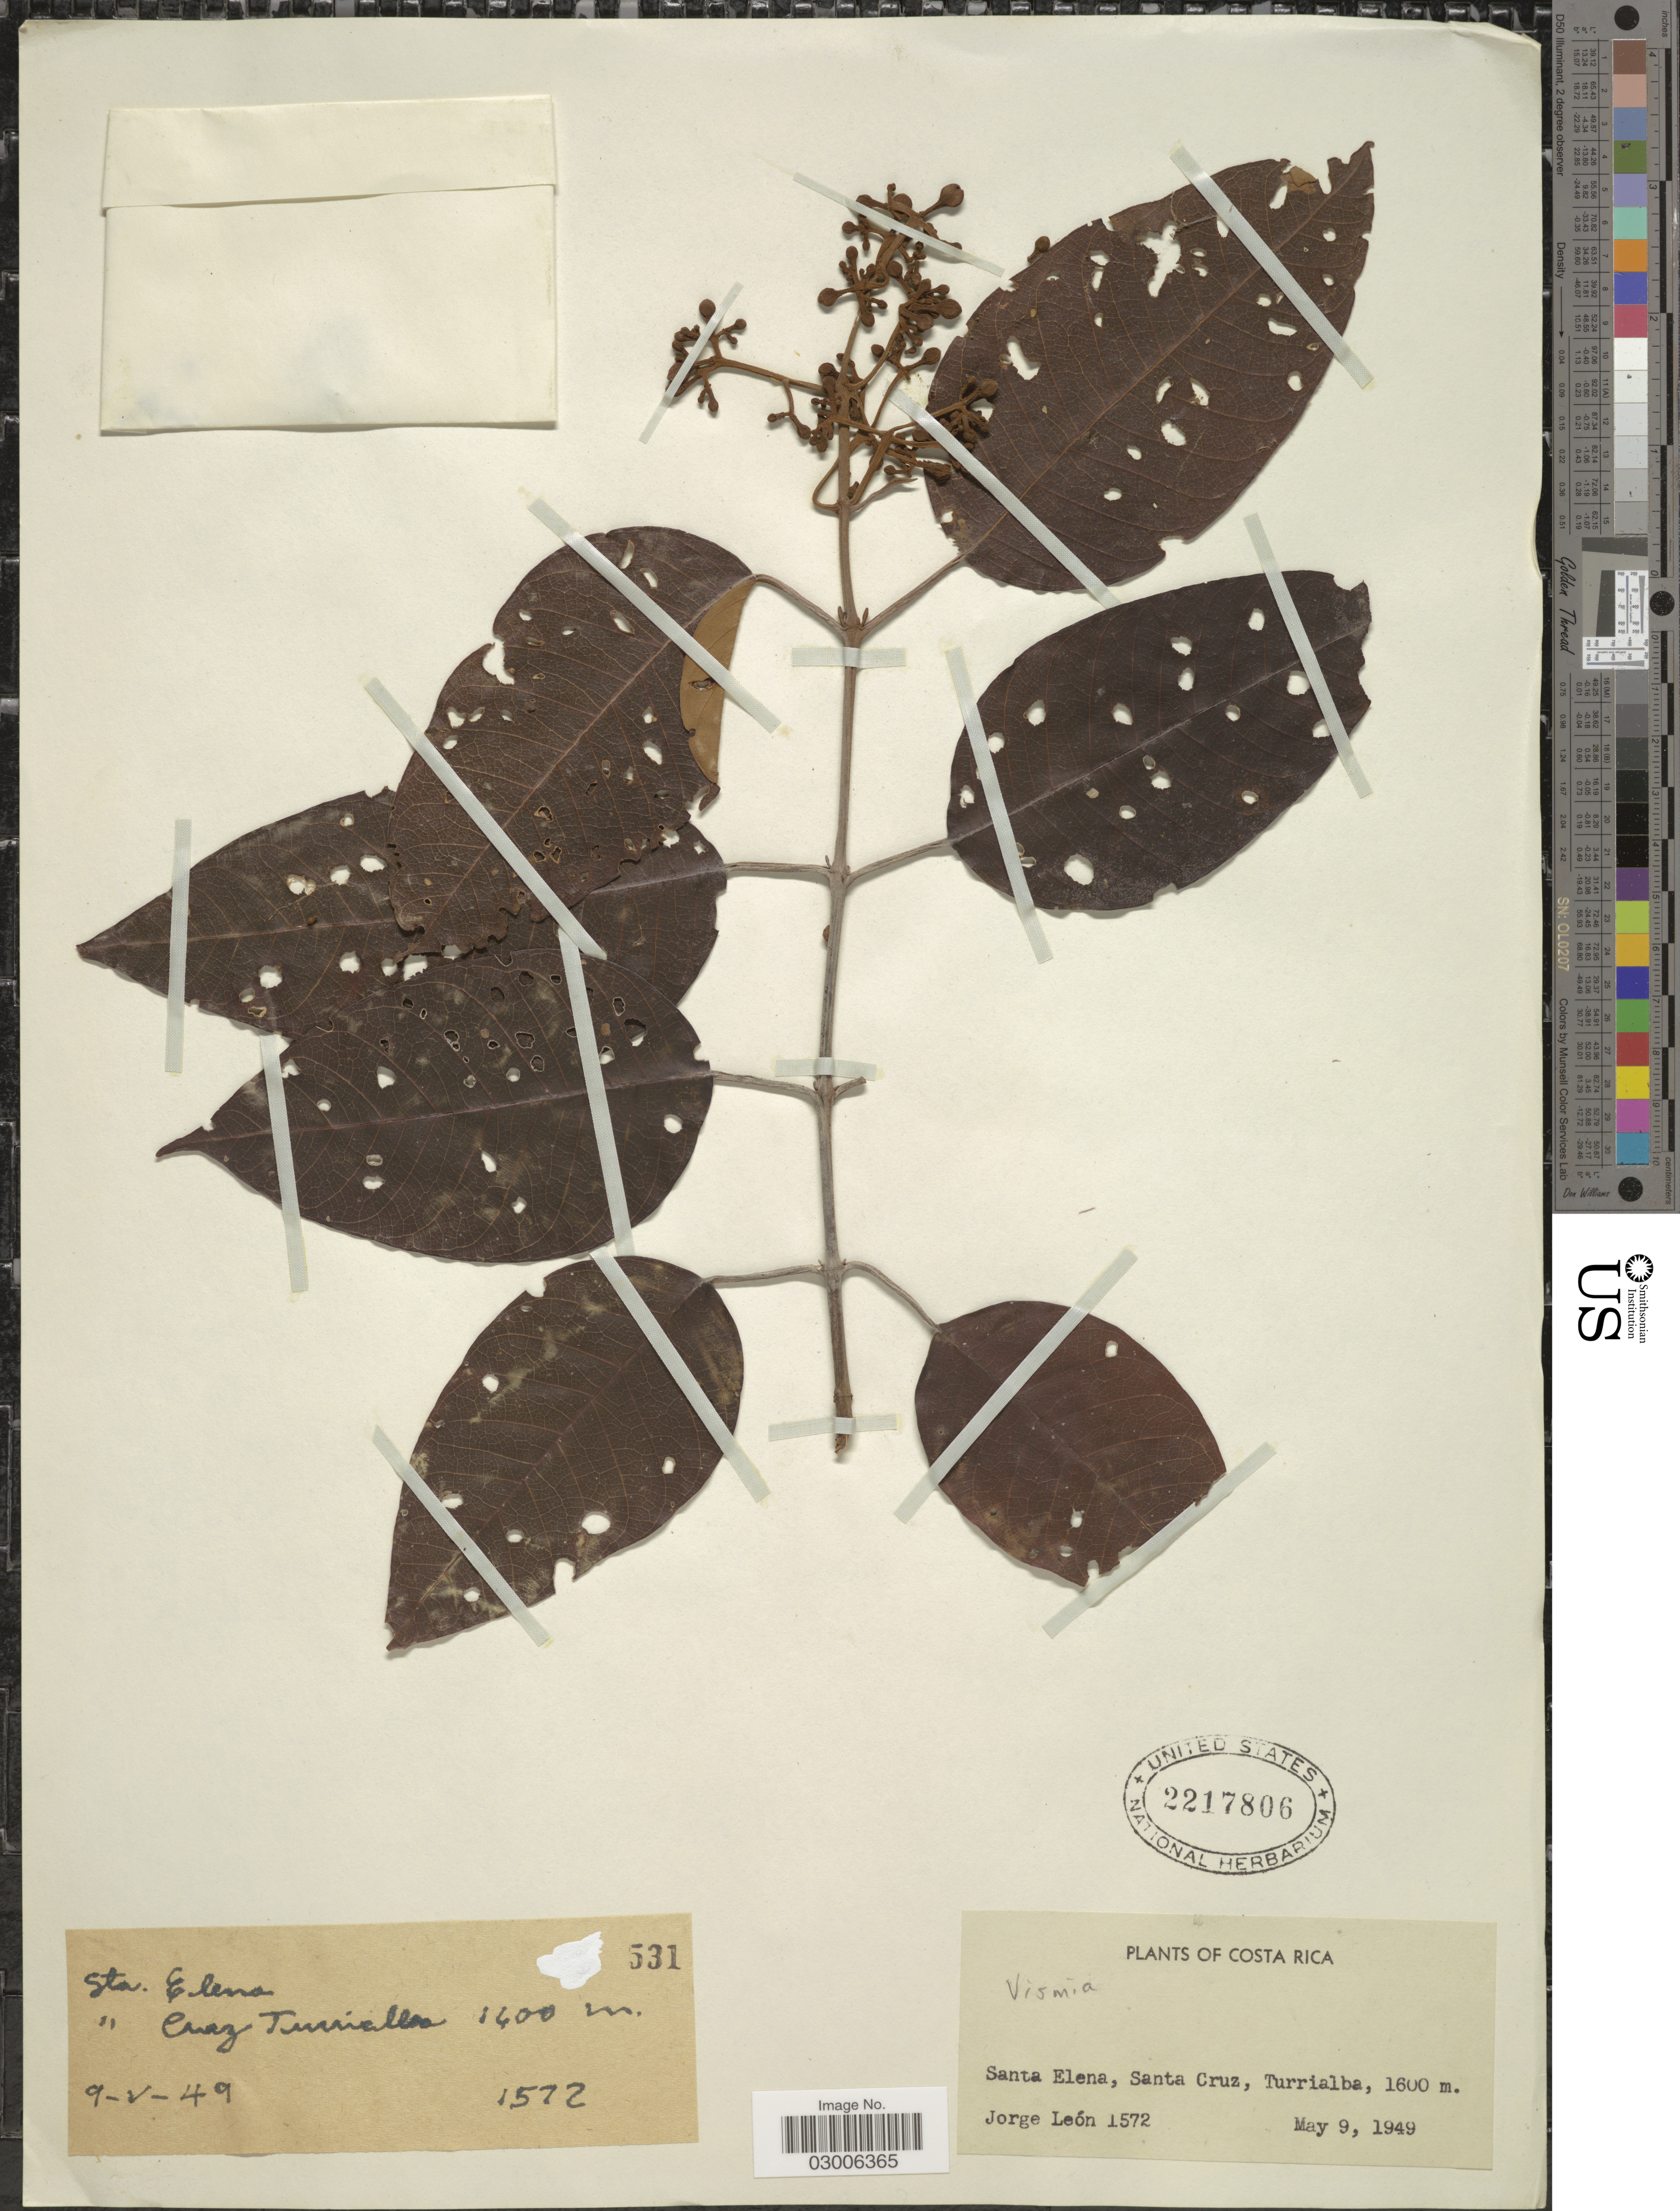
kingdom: Plantae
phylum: Tracheophyta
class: Magnoliopsida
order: Malpighiales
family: Hypericaceae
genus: Vismia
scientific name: Vismia sp.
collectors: J. León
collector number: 1572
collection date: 1949-05-09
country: Costa Rica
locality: Santa Elena, Santa Cruz, Turrialba.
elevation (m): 1600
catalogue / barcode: US 217806